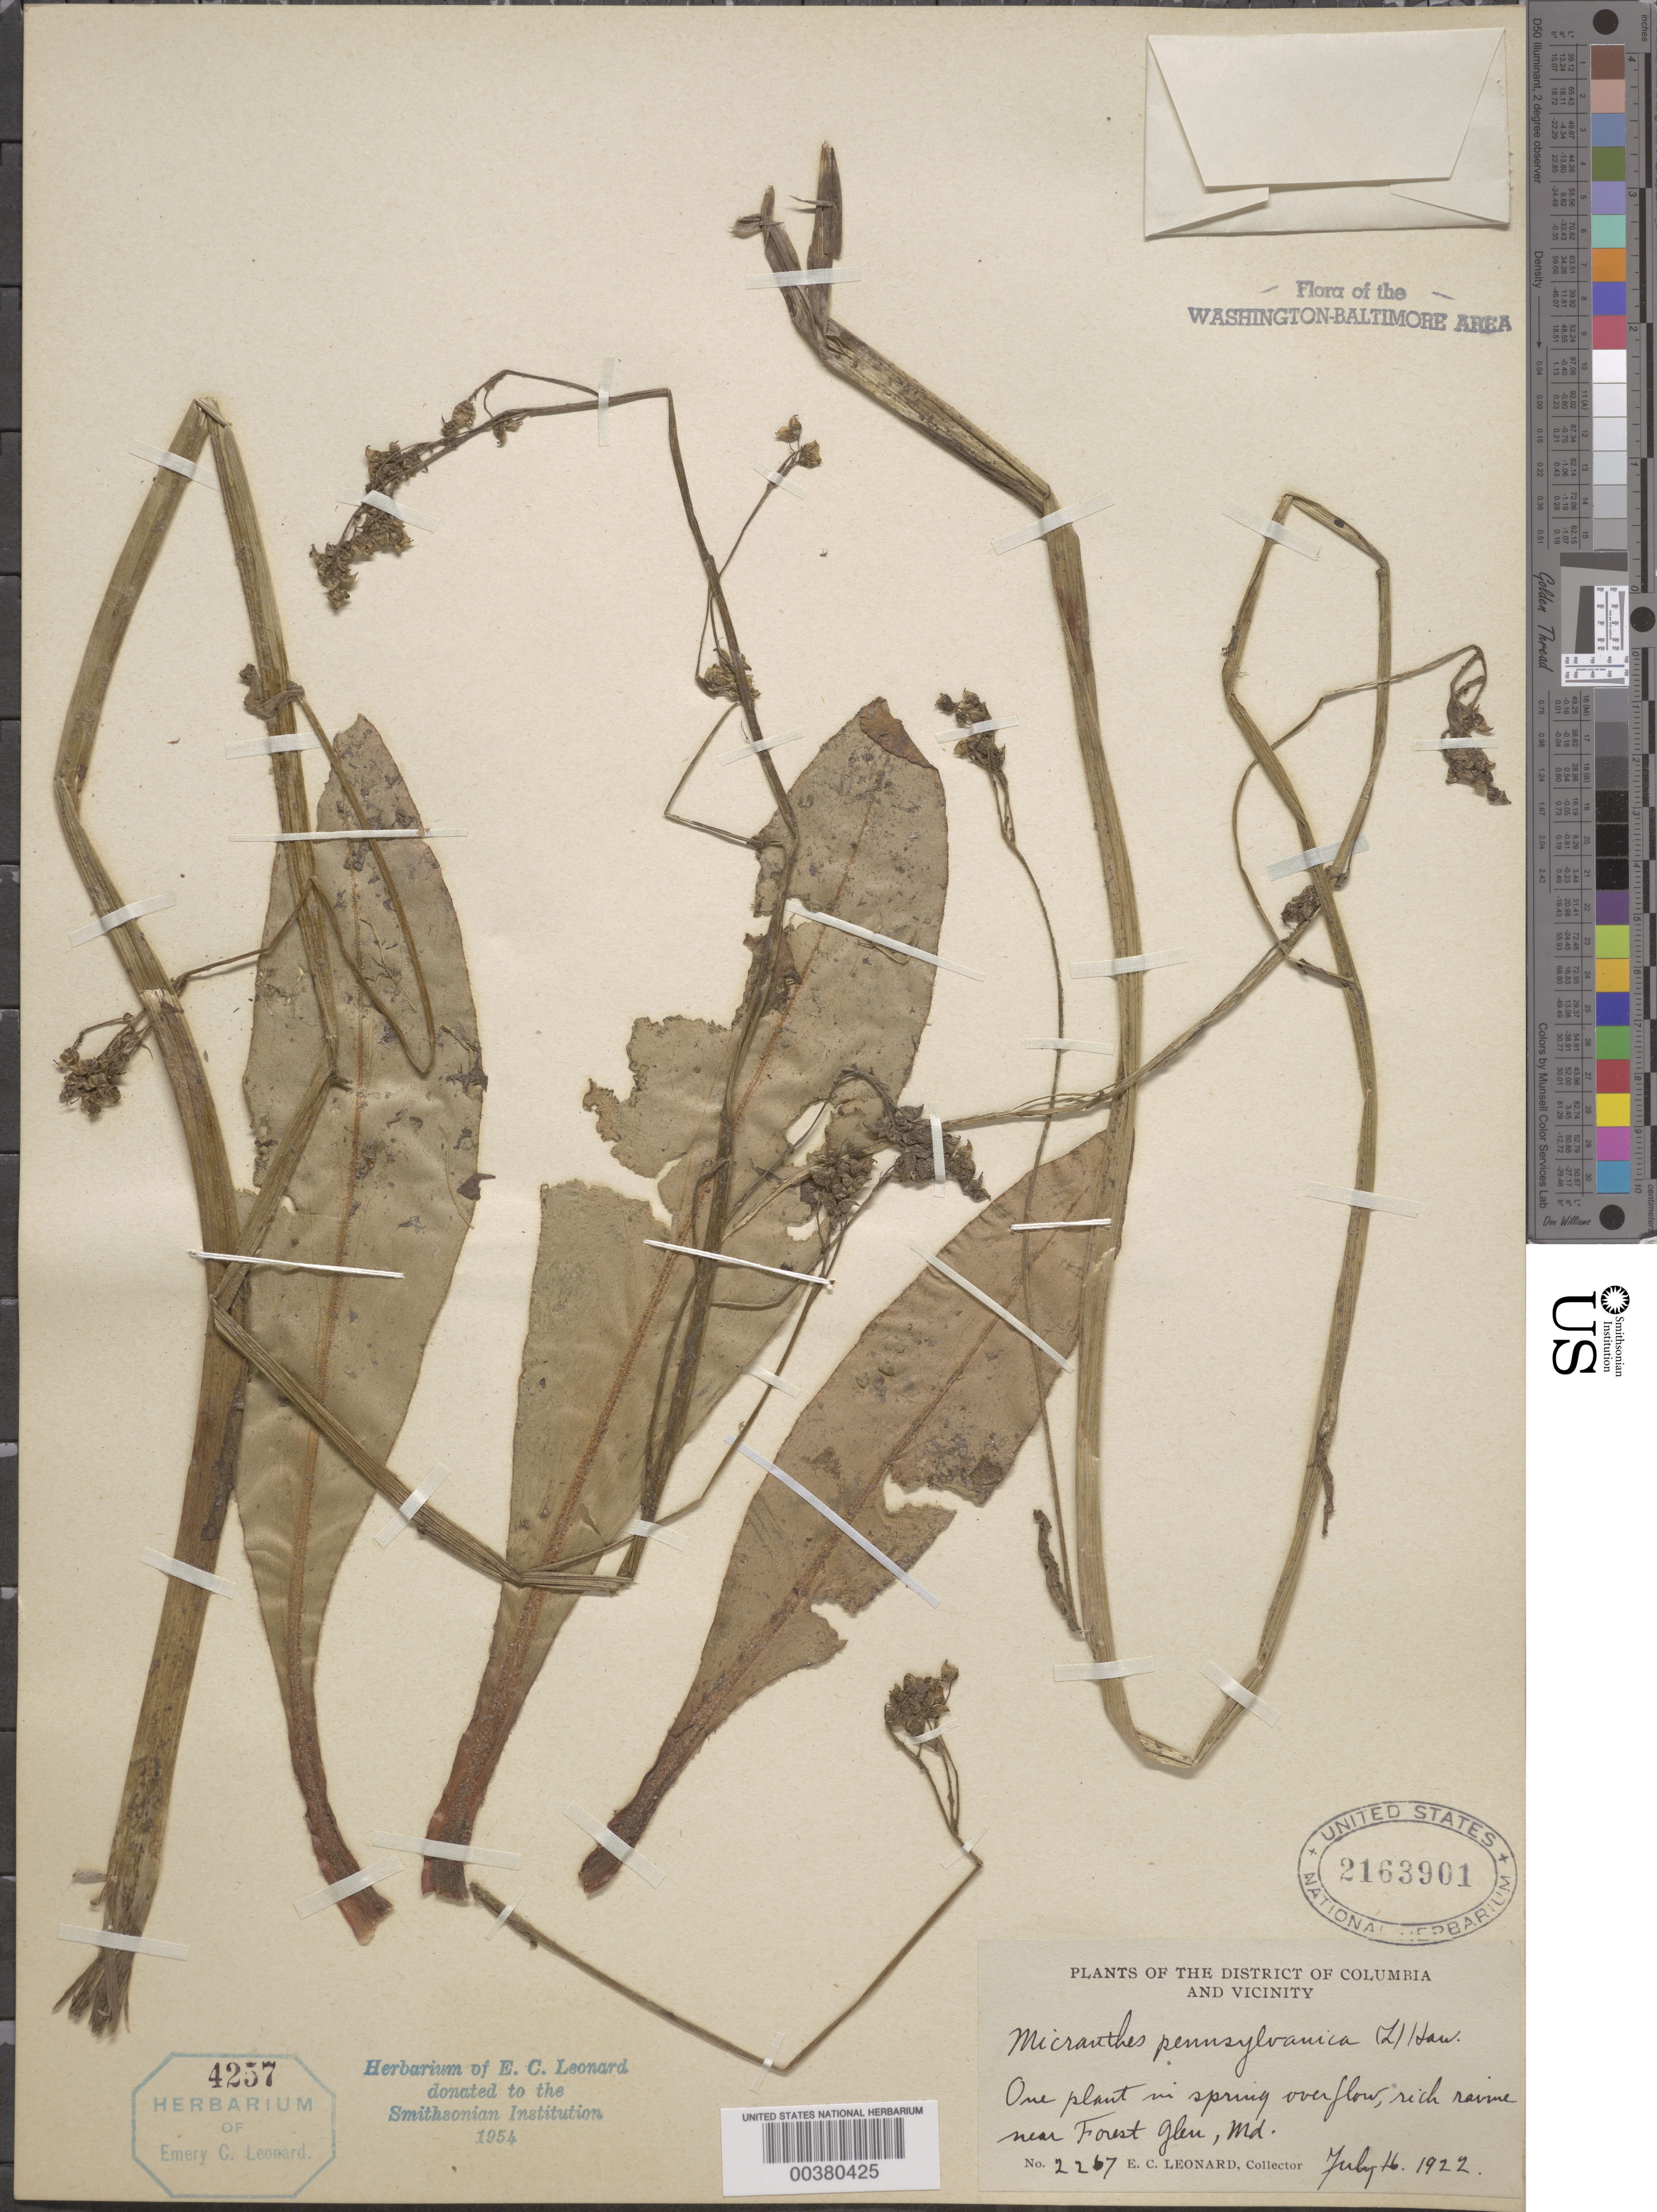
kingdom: Plantae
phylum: Tracheophyta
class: Magnoliopsida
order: Saxifragales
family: Saxifragaceae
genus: Micranthes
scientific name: Micranthes pensylvanica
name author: (L.) Haw.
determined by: Strong, Mark T., (BOT), Smithsonian Institution - National Museum of Natural History (UNITED STATES)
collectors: E. C. Leonard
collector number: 2267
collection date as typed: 16 Jul 1922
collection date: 1922-07-16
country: United States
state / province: Maryland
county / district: Montgomery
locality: Forest Glen vicinity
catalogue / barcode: US 2163901